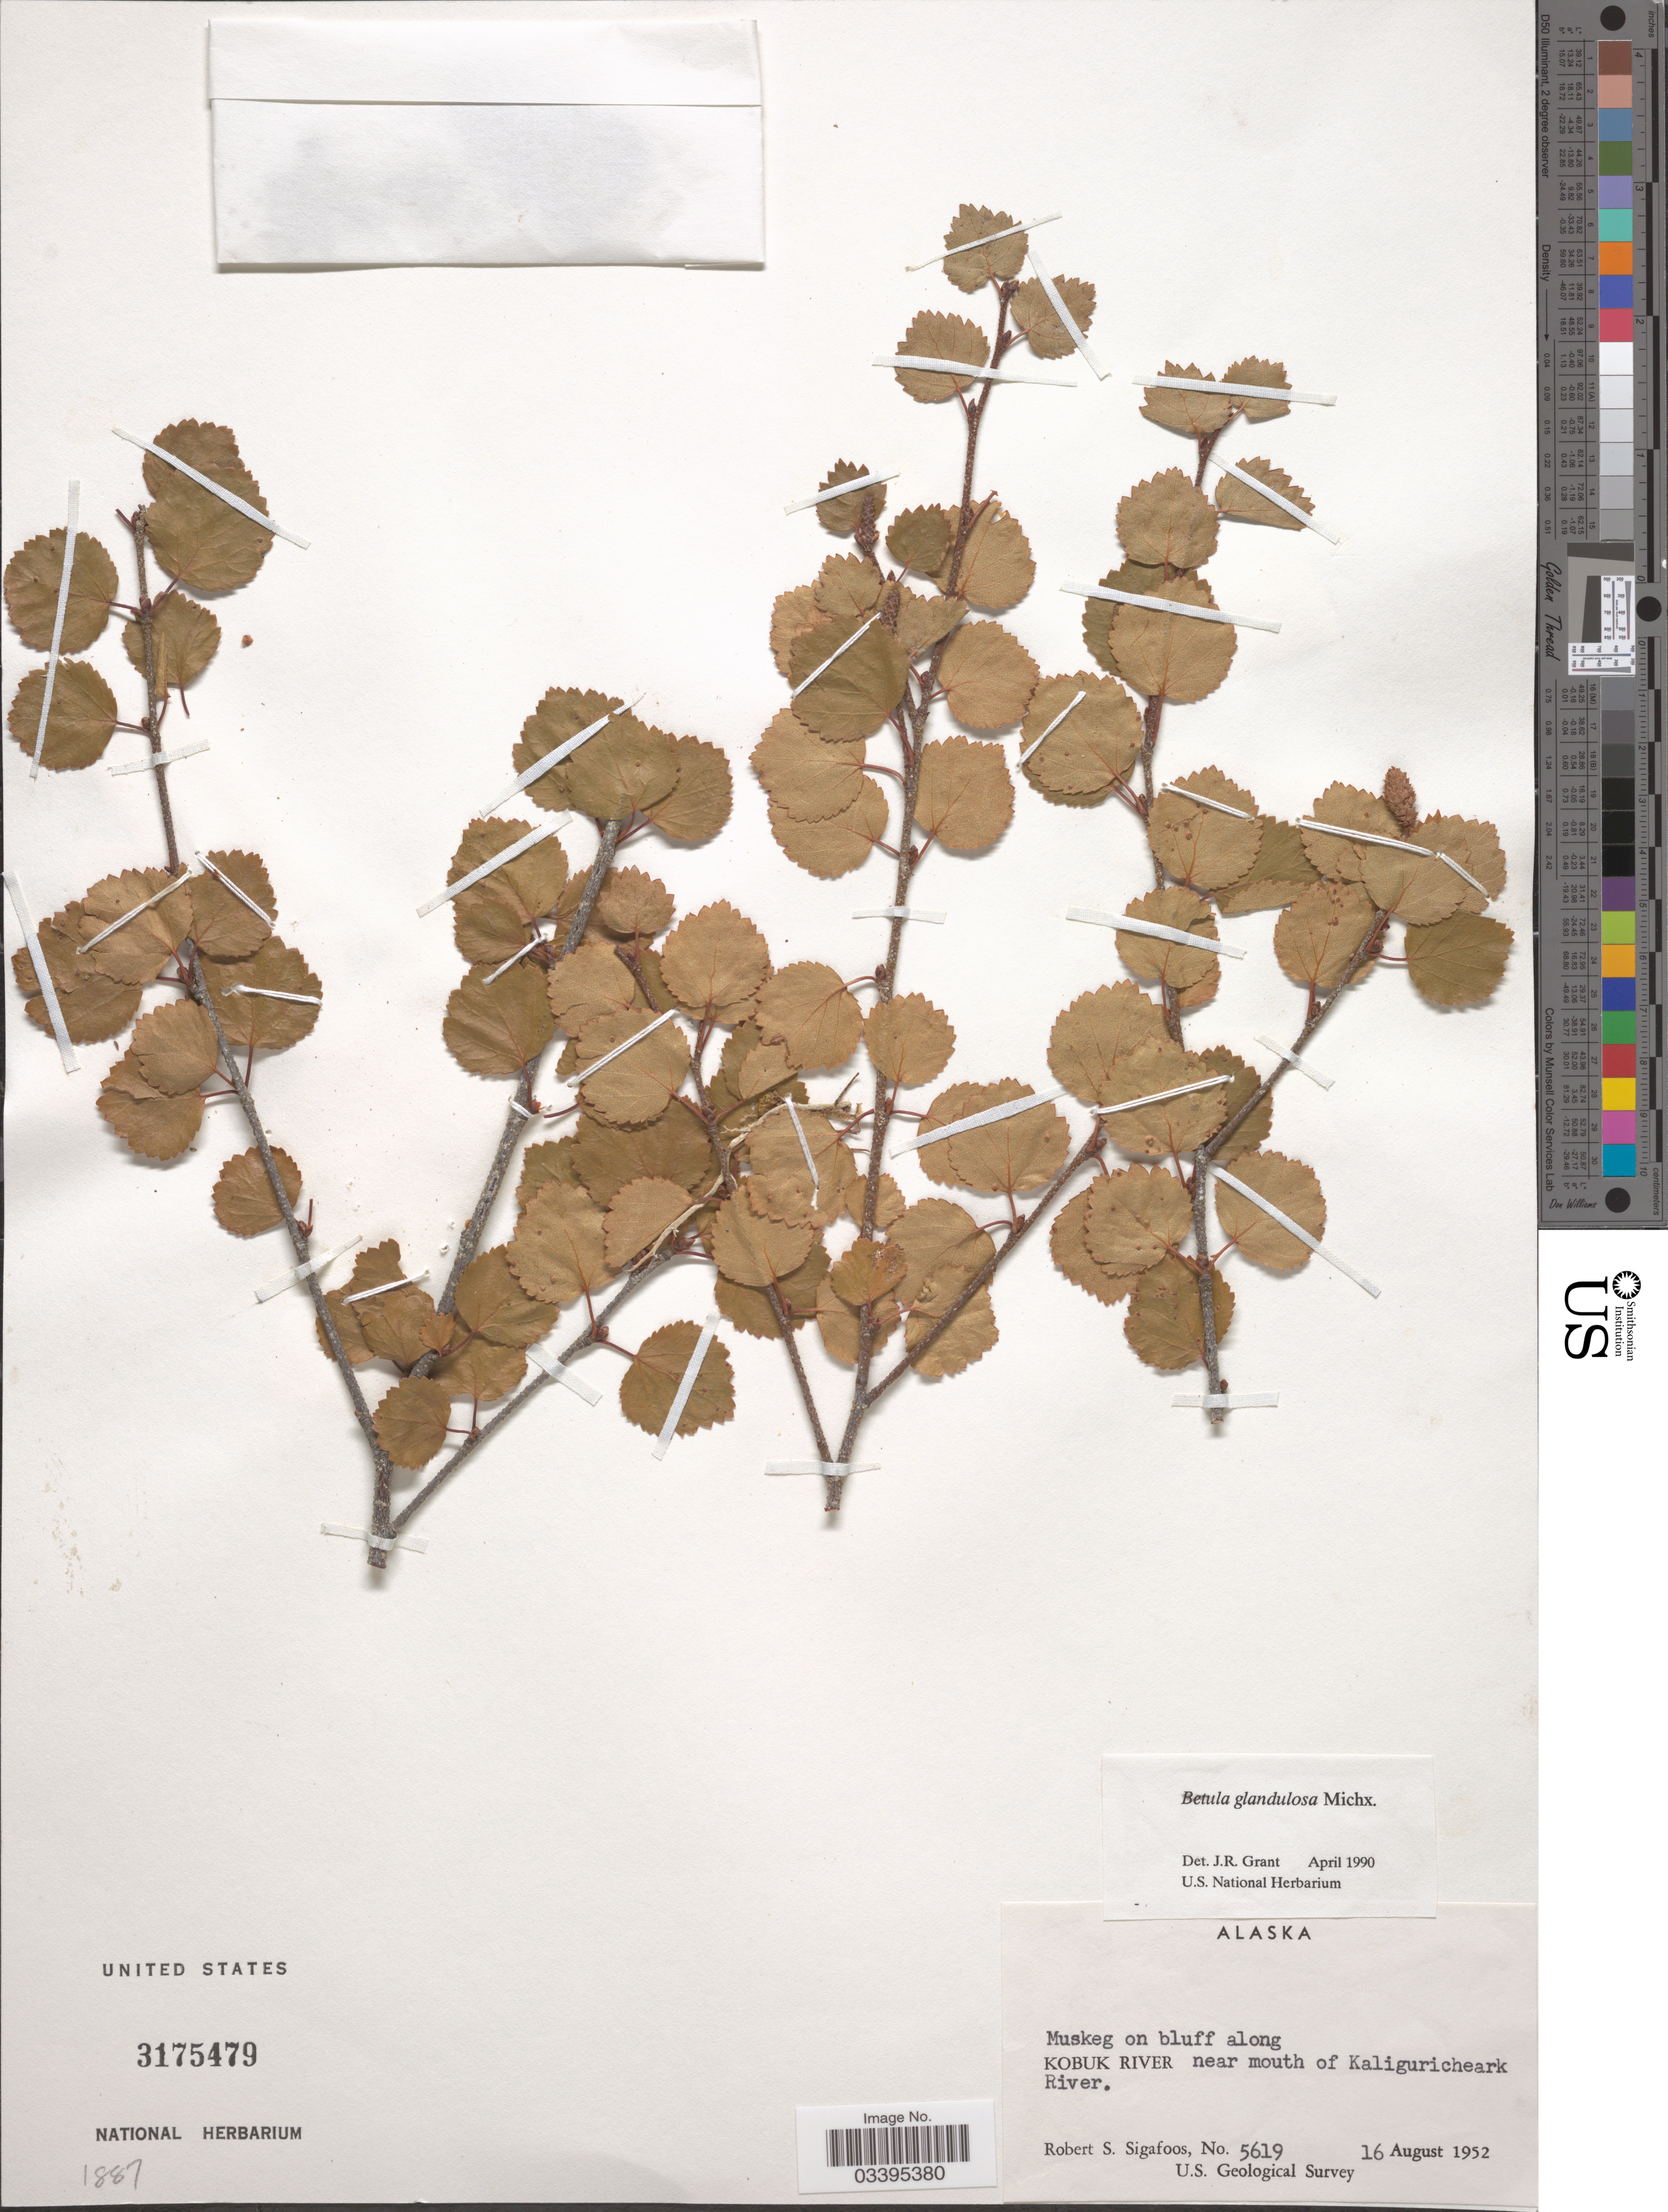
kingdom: Plantae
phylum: Tracheophyta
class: Magnoliopsida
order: Fagales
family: Betulaceae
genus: Betula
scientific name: Betula glandulosa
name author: Michx.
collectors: R. Sigafoos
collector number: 5619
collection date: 1952-08-16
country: United States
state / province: Alaska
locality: Muskeg on bluff along Kobuk River near mouth of Kaliguricheark River.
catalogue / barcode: US 3175479